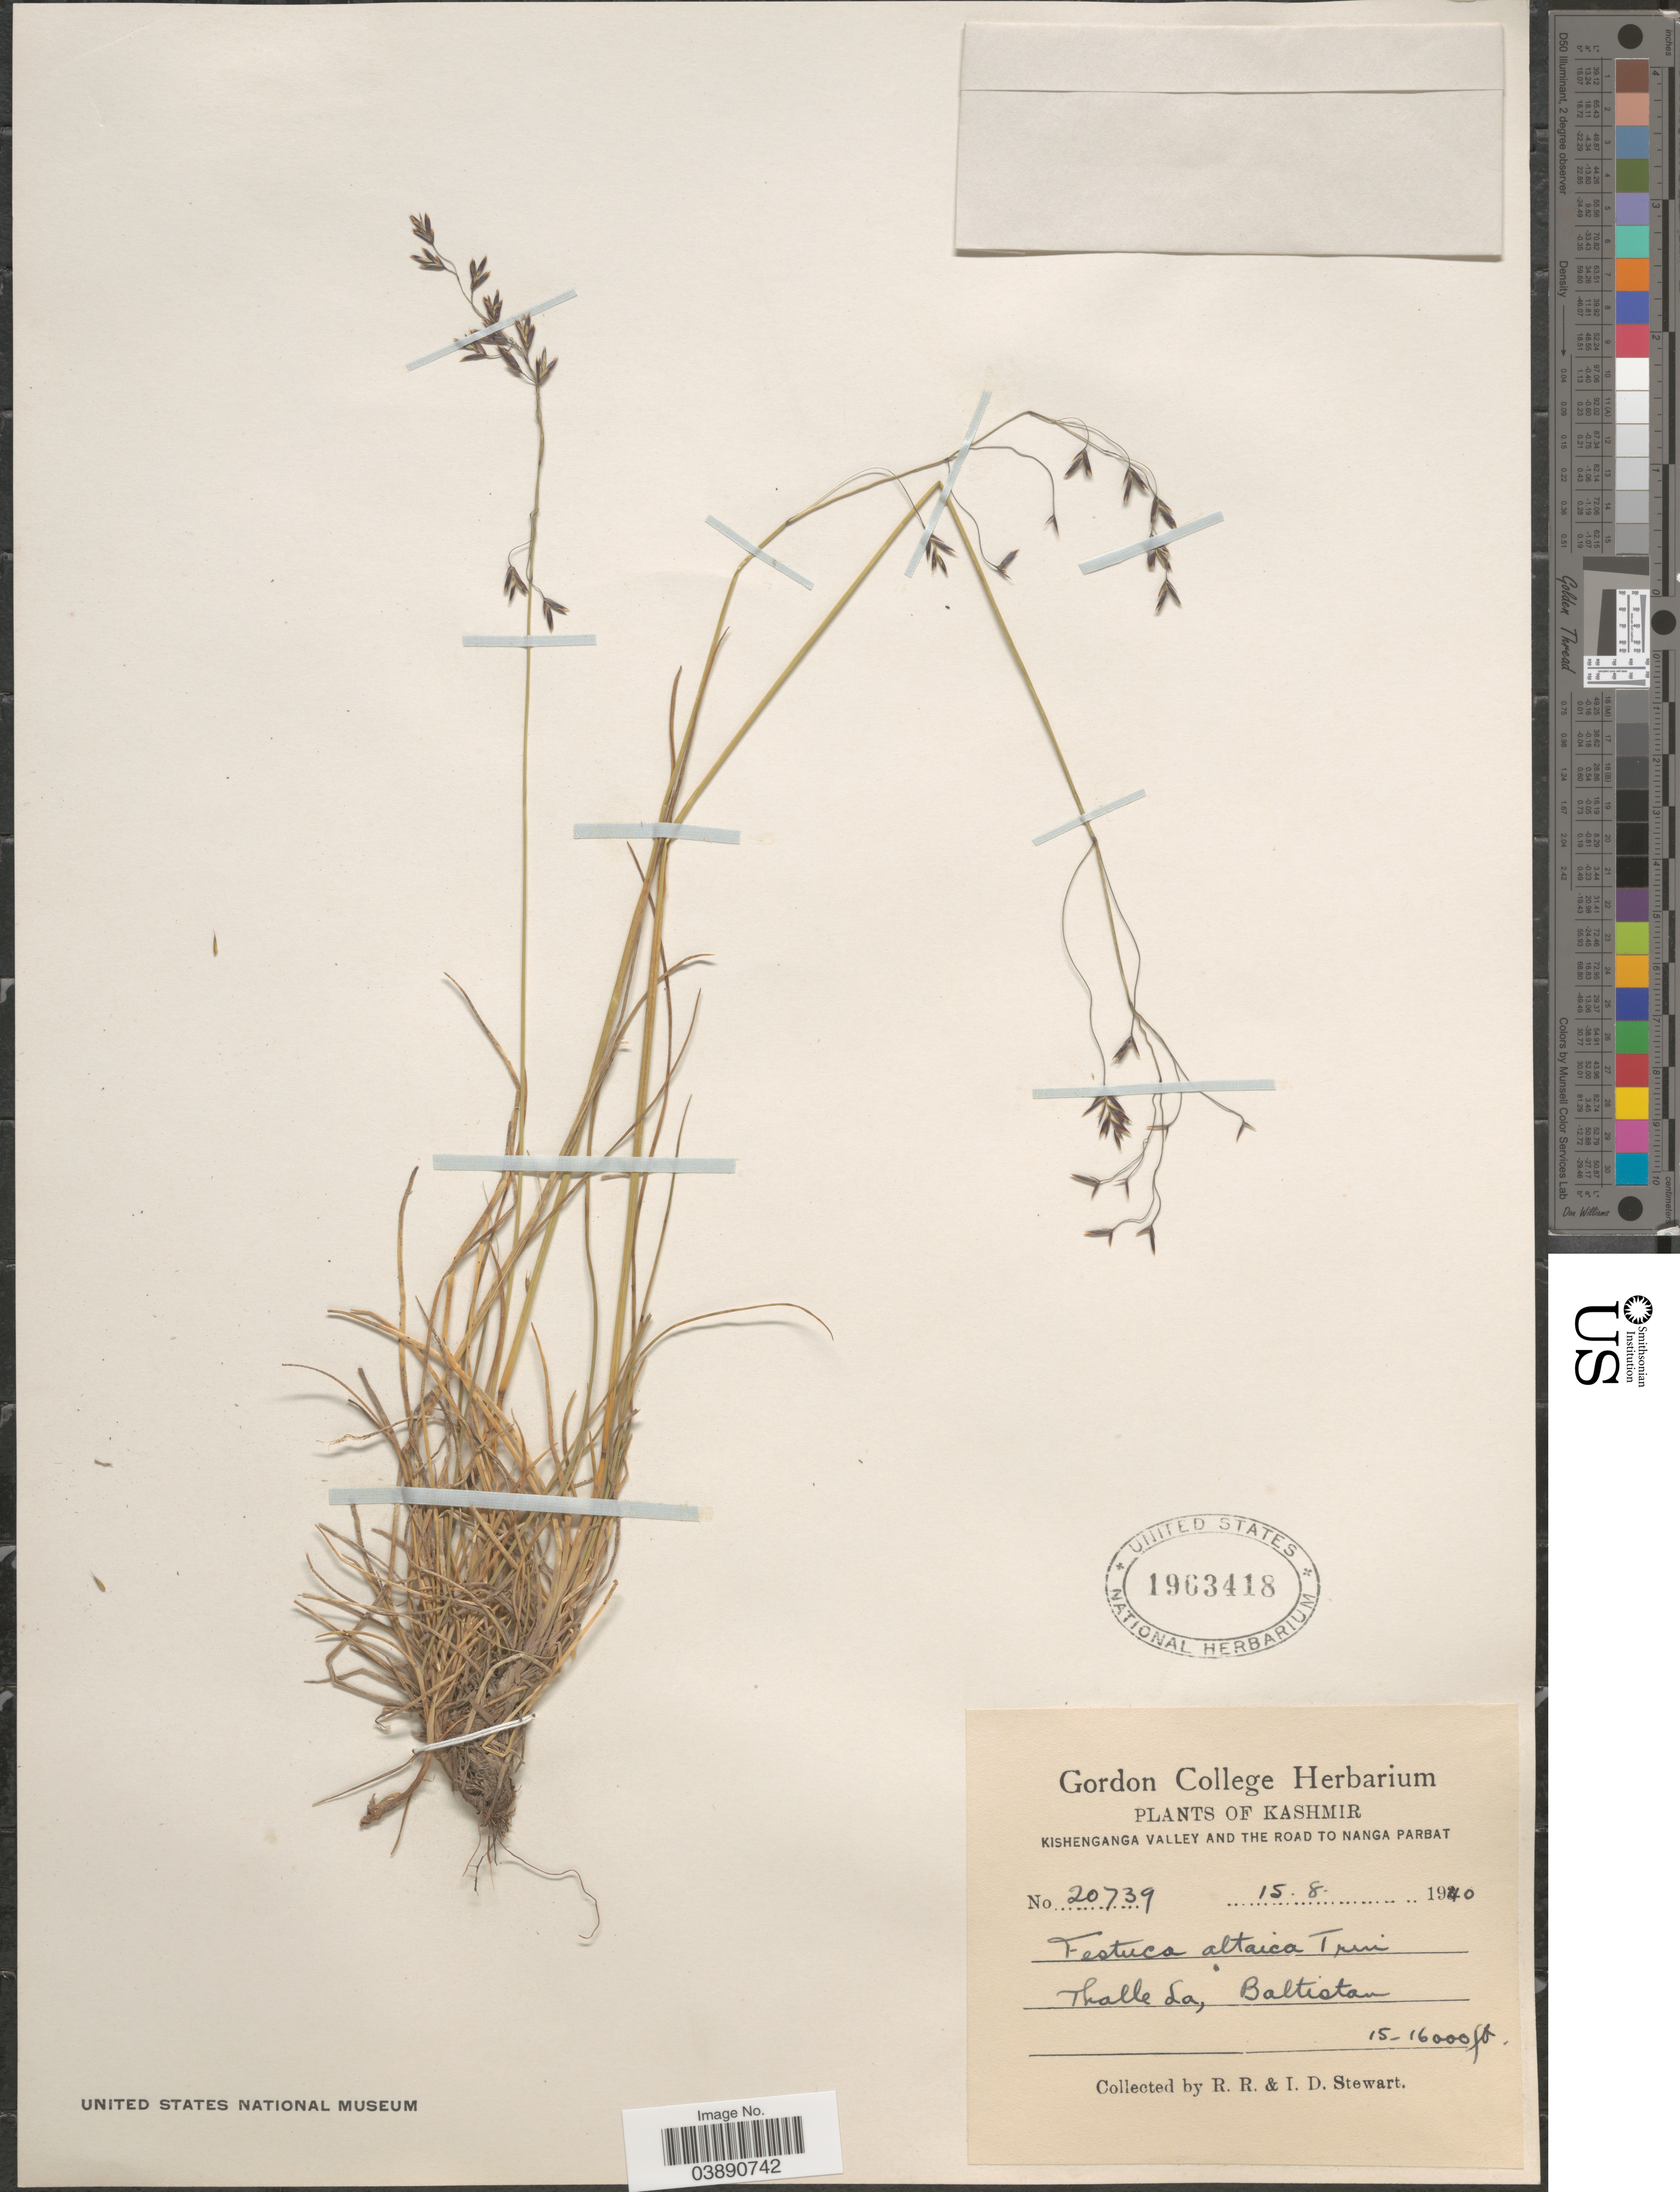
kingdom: Plantae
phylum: Tracheophyta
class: Liliopsida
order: Poales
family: Poaceae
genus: Festuca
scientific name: Festuca altaica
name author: Trin.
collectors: R. Stewart & I. Stewart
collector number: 20739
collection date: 1940-08-15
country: India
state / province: Jammu and Kashmir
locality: Kashmir. Kishenganga Valley and the Road to Nanga Parbat. Thalle La, Baltistan.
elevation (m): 4572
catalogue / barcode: US 1963418